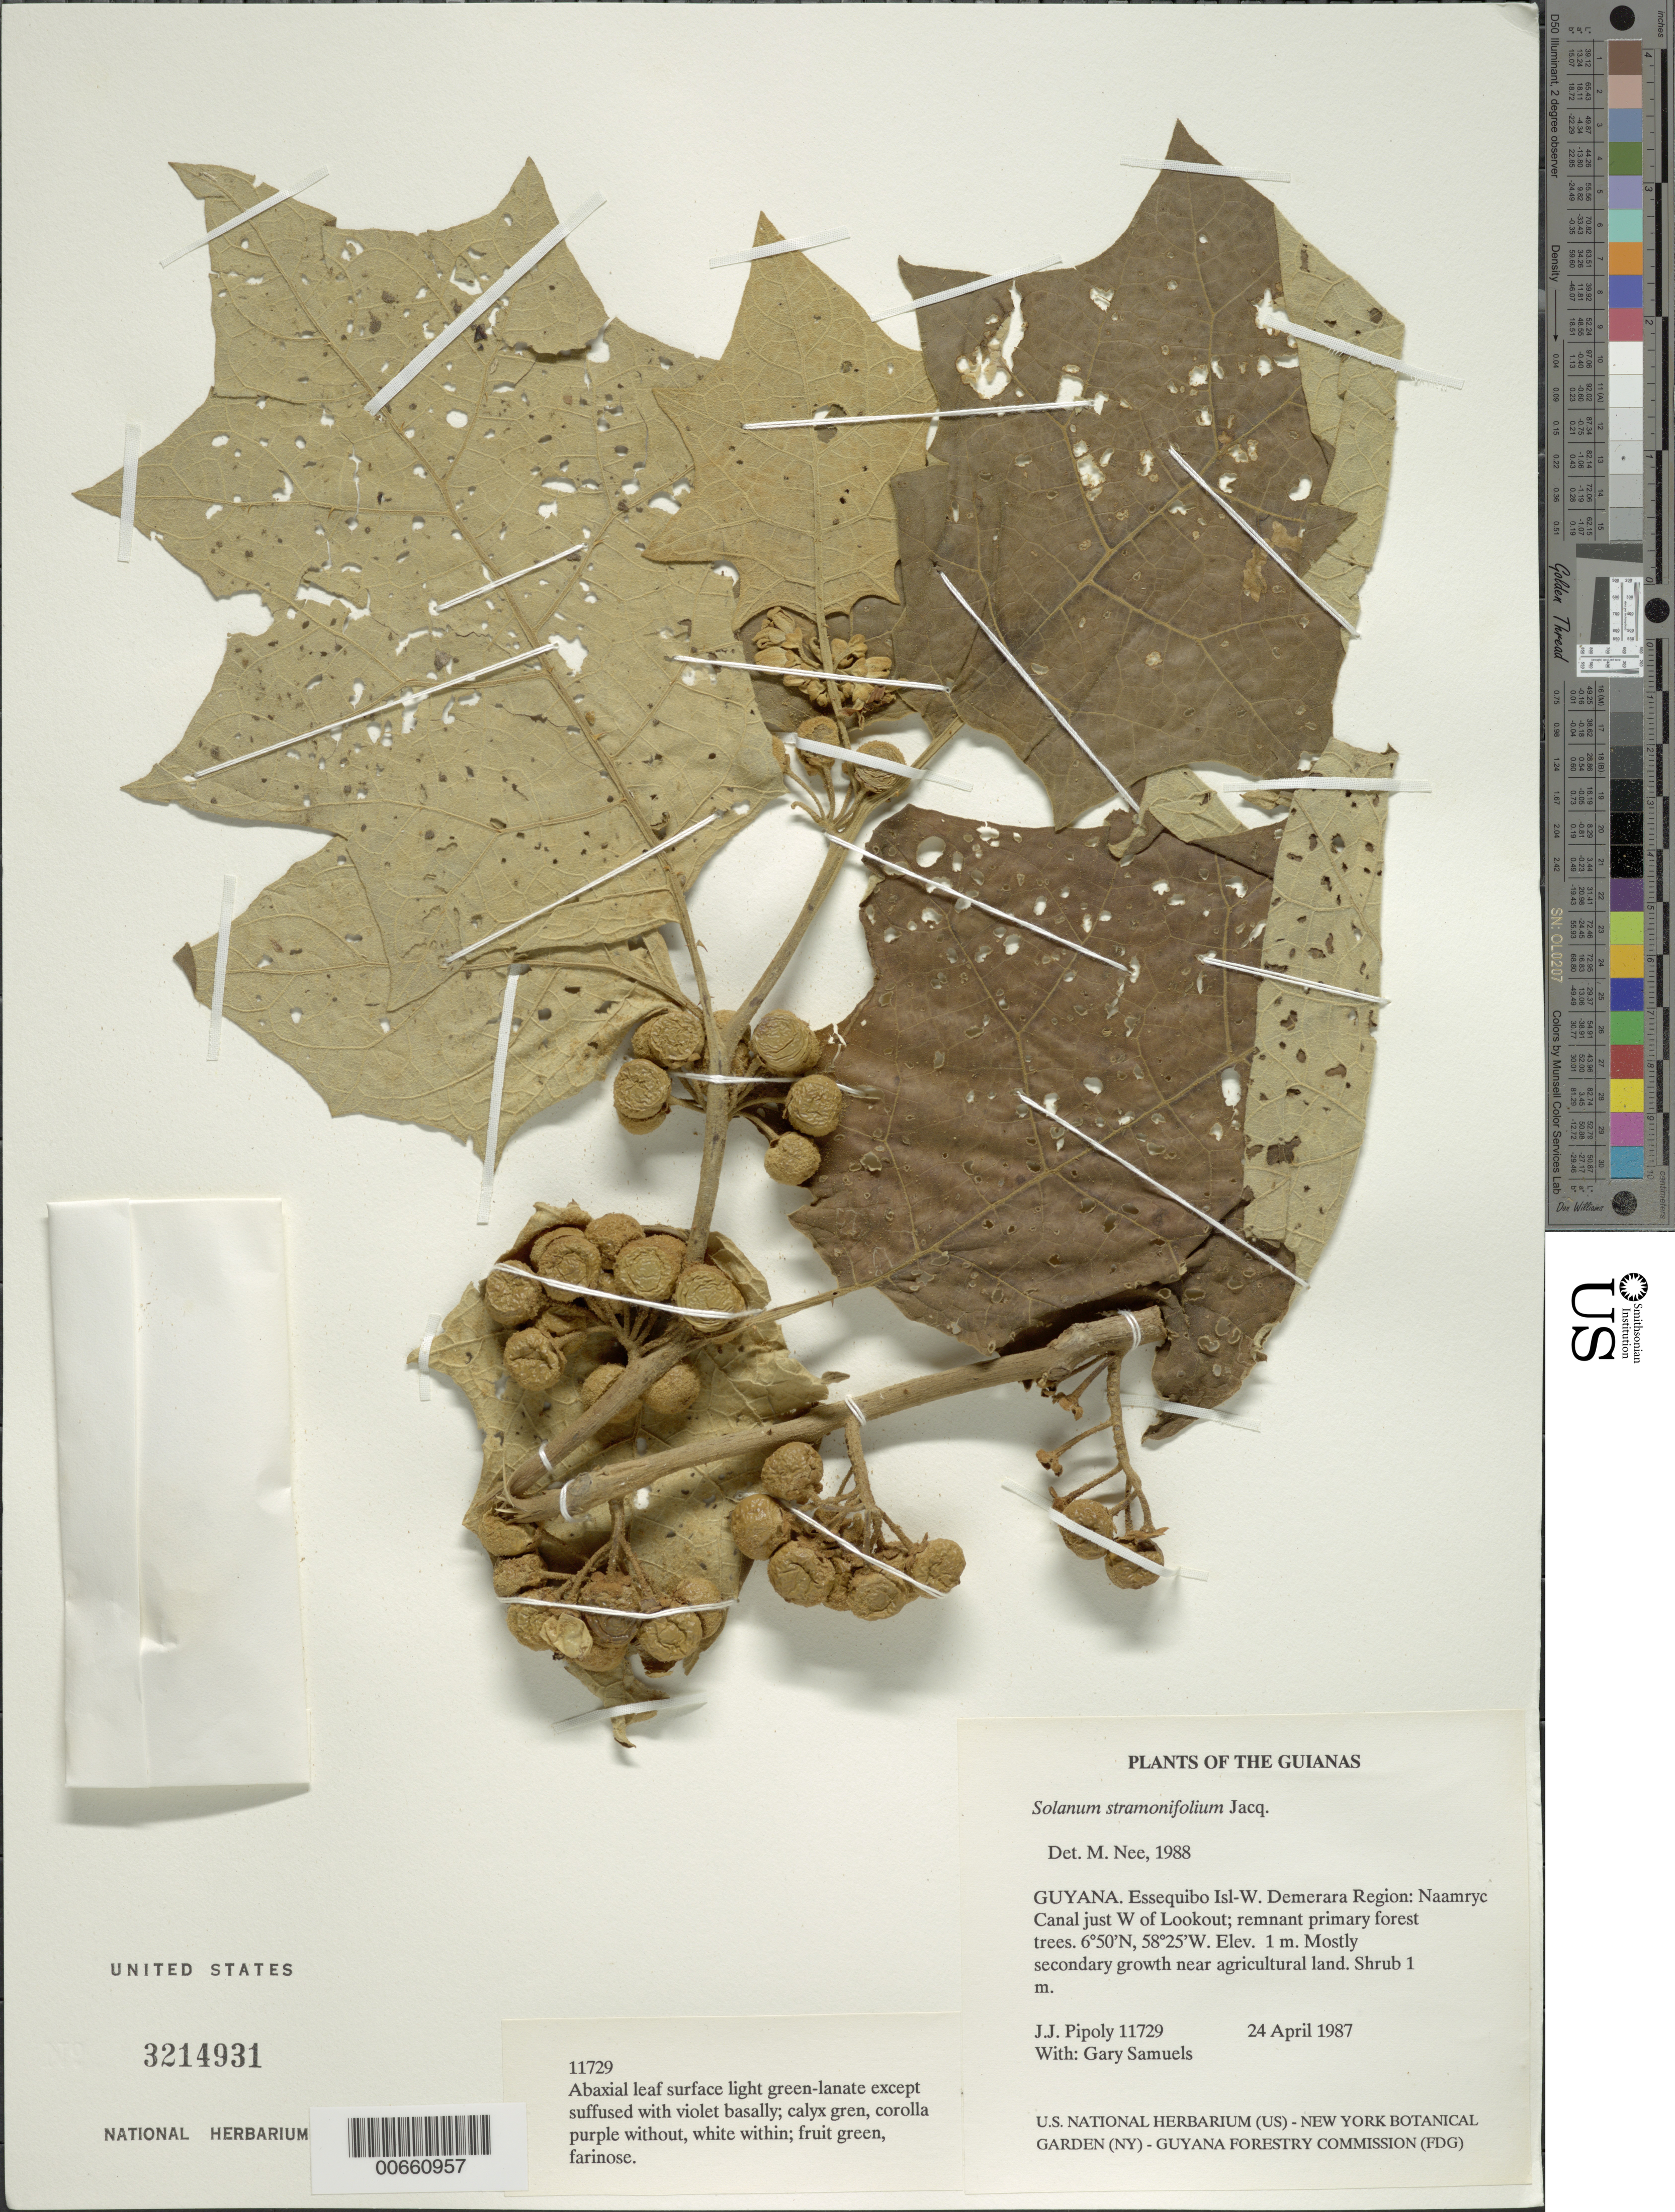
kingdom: Plantae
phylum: Tracheophyta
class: Magnoliopsida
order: Solanales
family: Solanaceae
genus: Solanum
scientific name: Solanum stramoniifolium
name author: Jacq.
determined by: Nee, Michael H.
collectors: J. J. Pipoly & G. Samuels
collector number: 11729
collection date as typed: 4 Apr 1987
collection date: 1987-04-04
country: Guyana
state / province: Essequibo Isl-W. Demerara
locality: Naamryck Canal just W of Lookout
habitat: Remnant primary forest trees. Mostly secondary growth near agricultural land.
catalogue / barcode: US 3214931